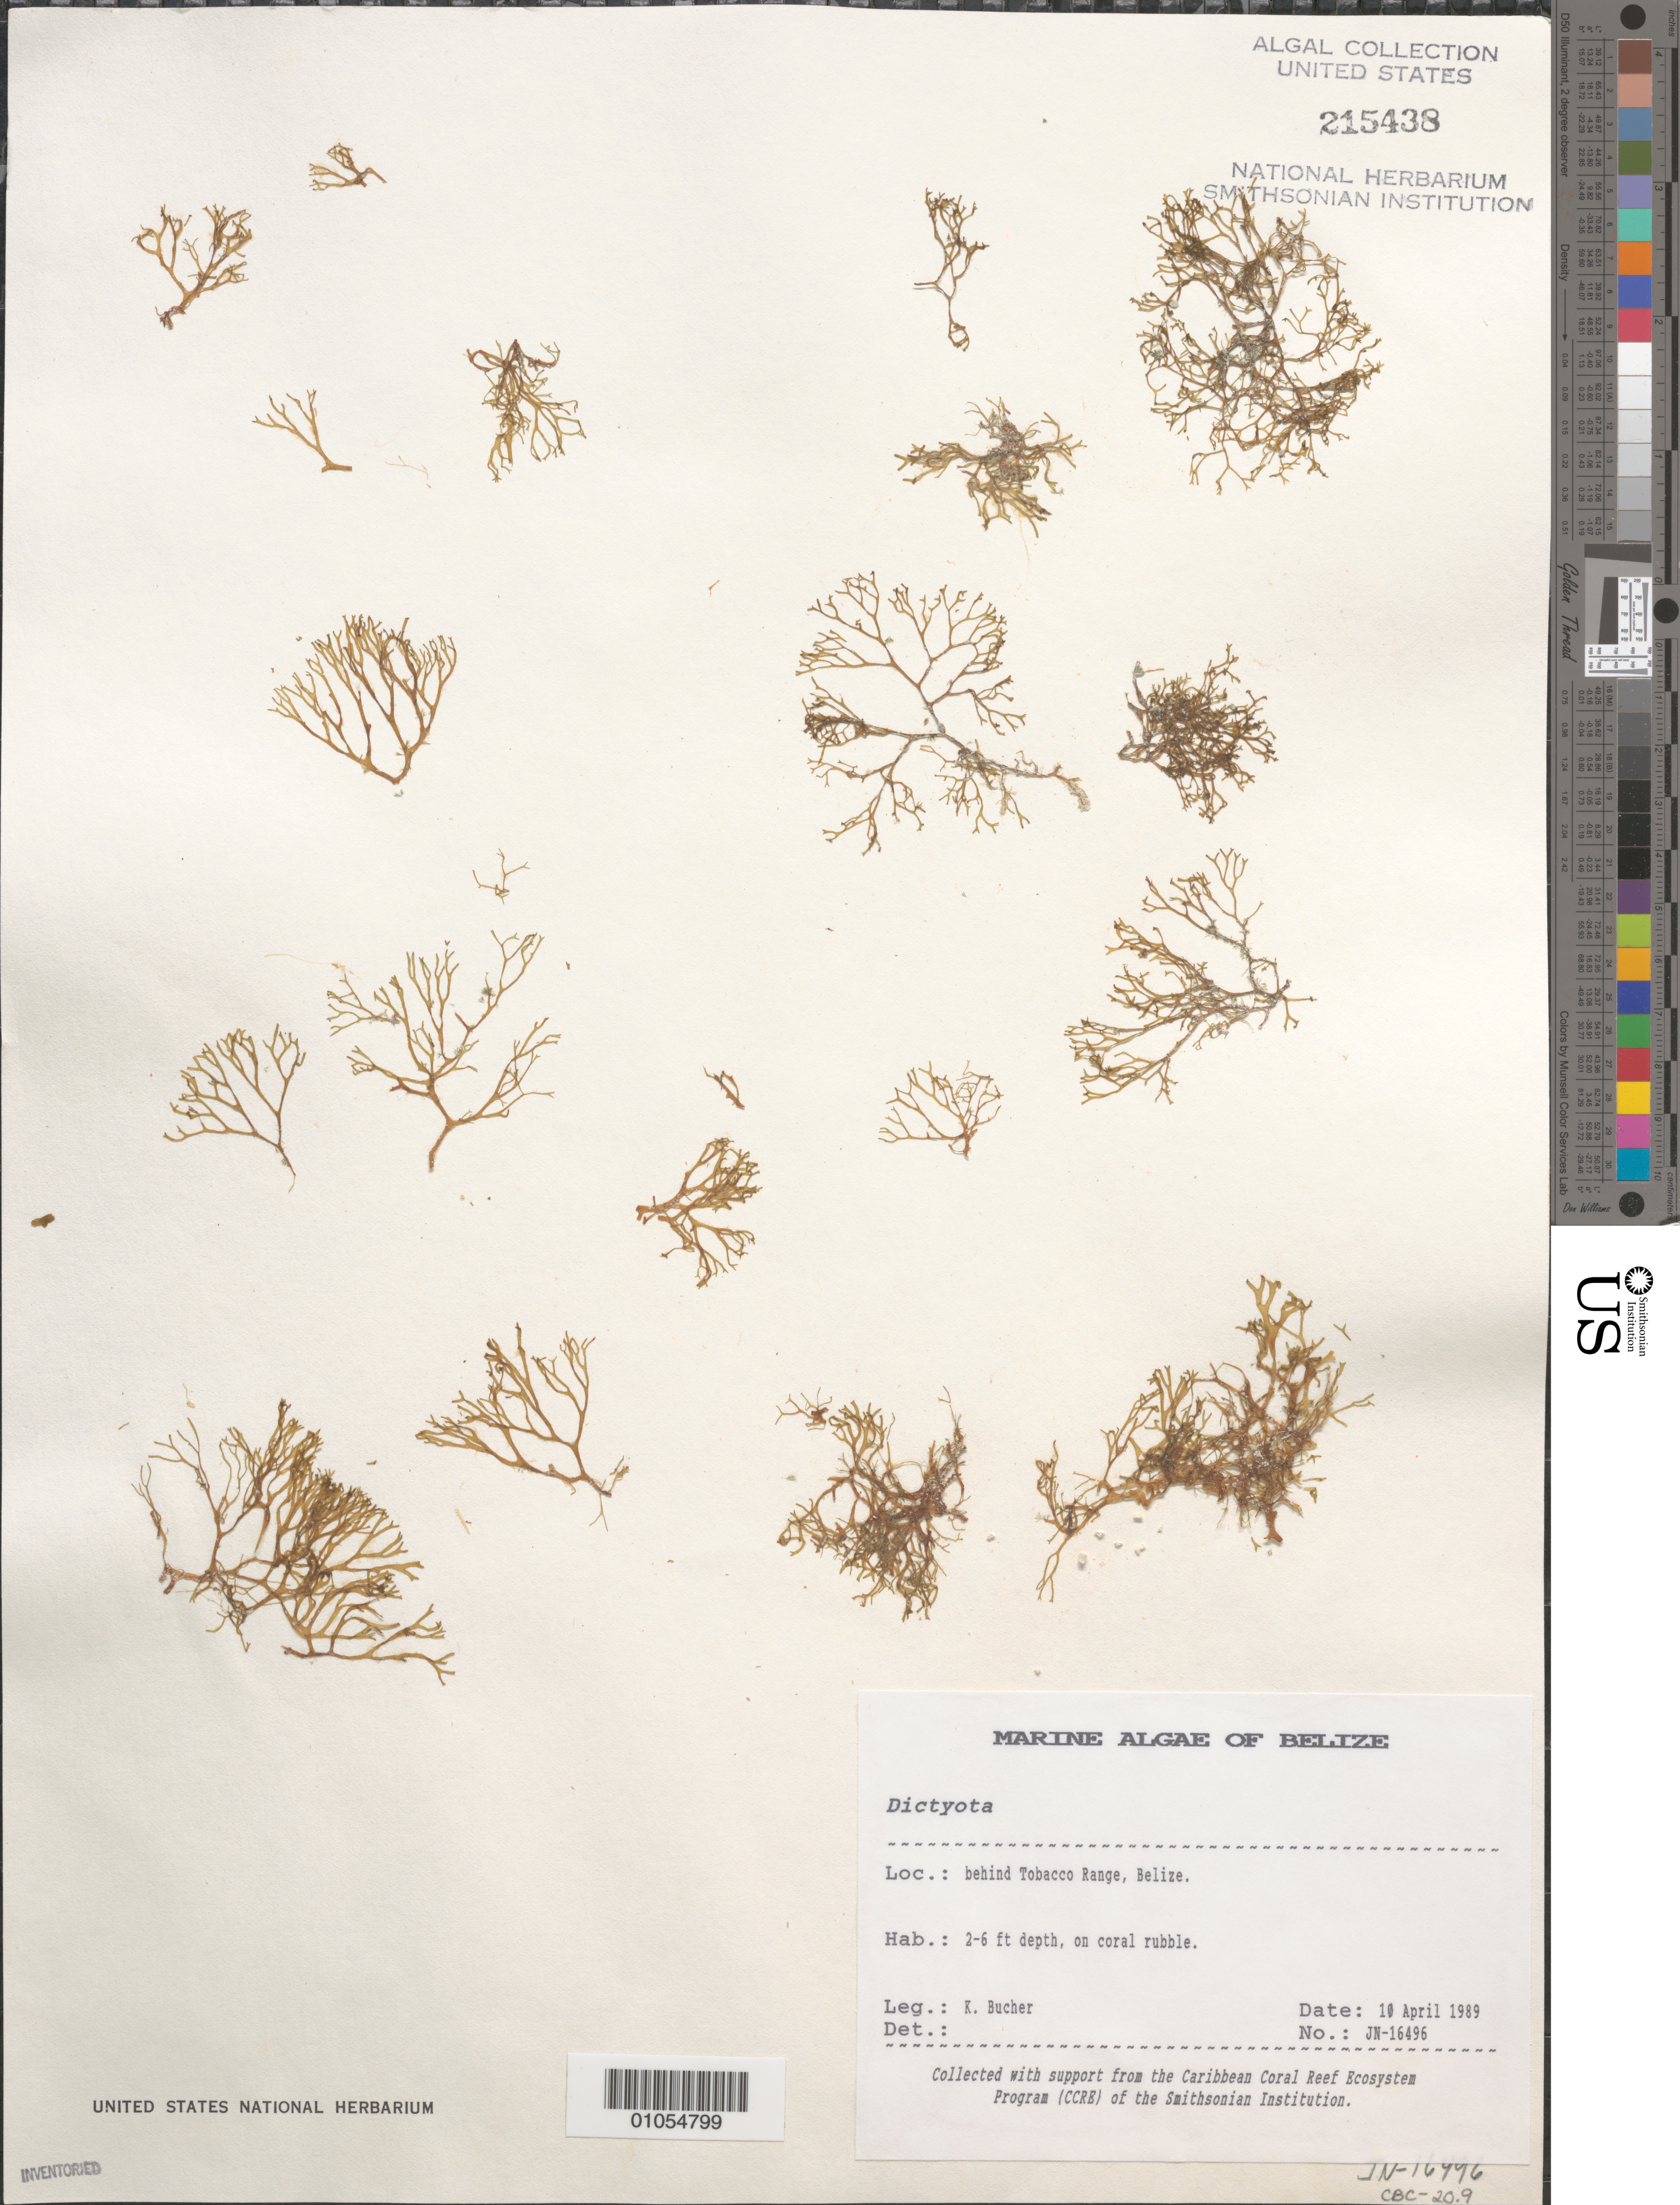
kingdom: Chromista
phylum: Ochrophyta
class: Phaeophyceae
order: Dictyotales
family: Dictyotaceae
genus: Dictyota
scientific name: Dictyota sp.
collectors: K. E. Bucher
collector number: JN-16496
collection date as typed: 10 Apr 1989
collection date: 1989-04-10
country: Belize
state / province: Stann Creek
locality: Behind Tobacco Range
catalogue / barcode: US 215438